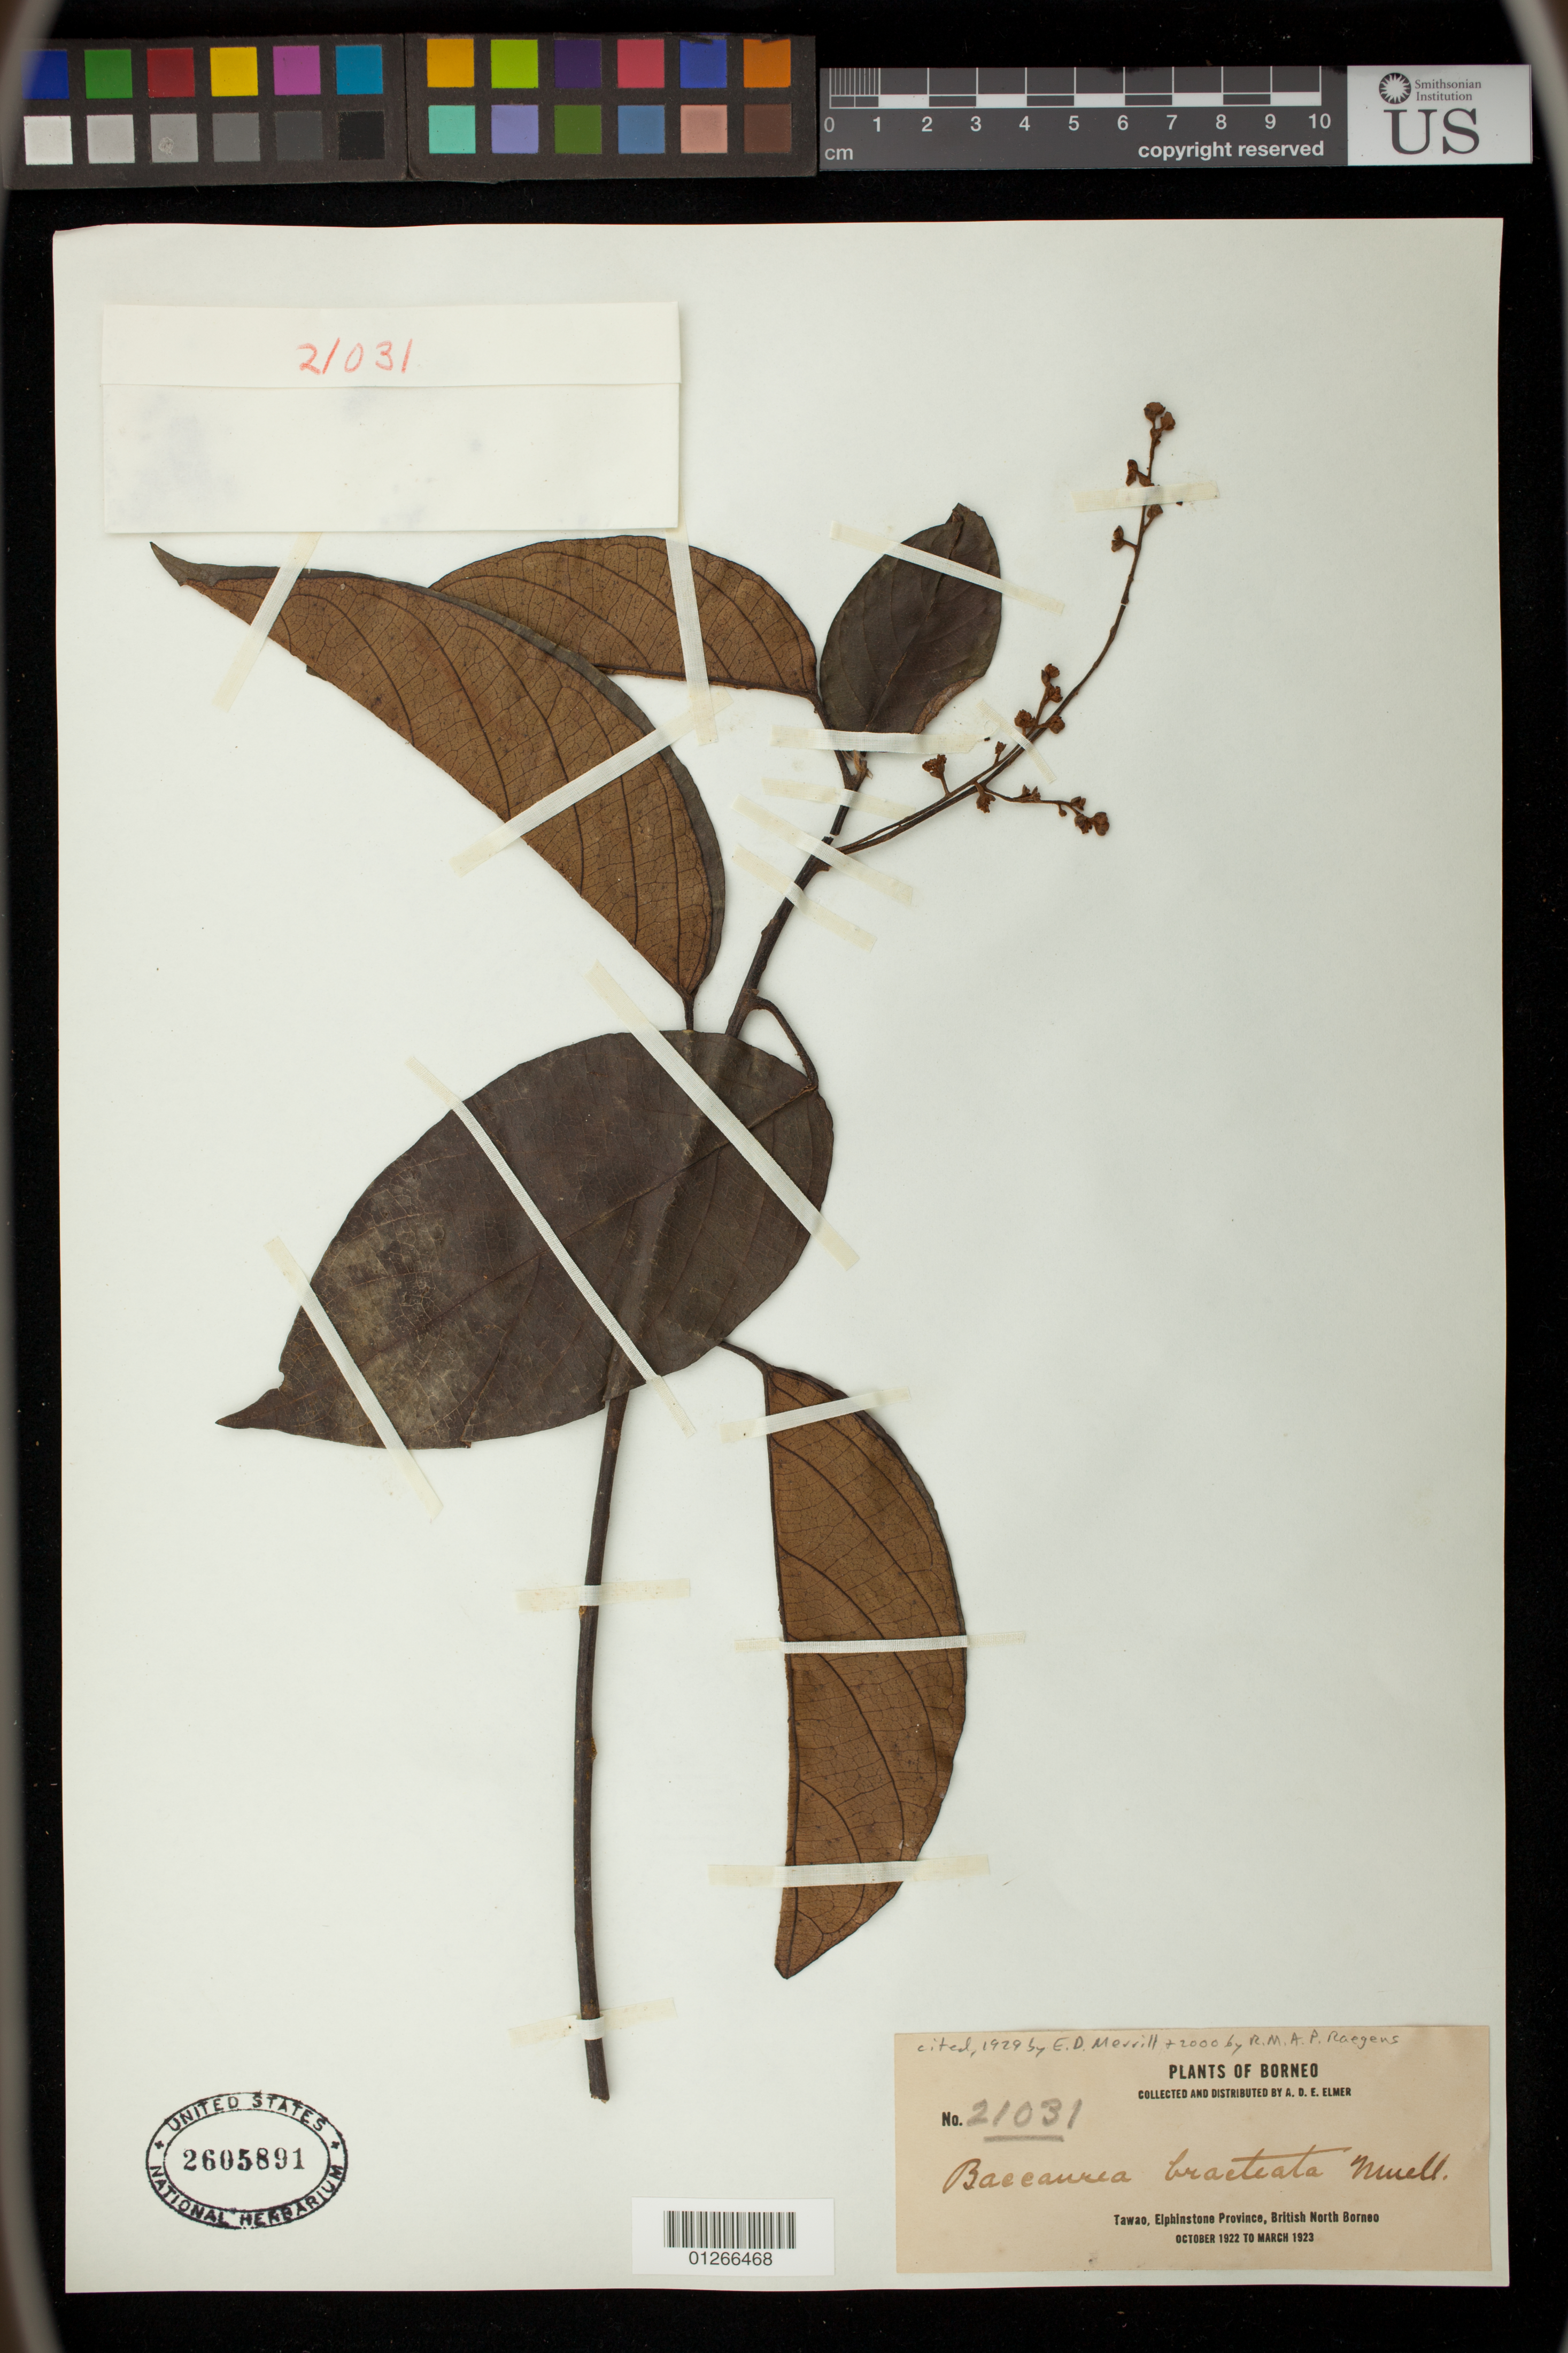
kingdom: Plantae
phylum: Tracheophyta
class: Magnoliopsida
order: Malpighiales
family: Phyllanthaceae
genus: Baccaurea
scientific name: Baccaurea bracteata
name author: Müll. Arg.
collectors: A. D. E. Elmer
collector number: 21031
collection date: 1922-10/1923-03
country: Malaysia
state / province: Sabah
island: Borneo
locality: Tawao, Elphinstone, British North Borneo